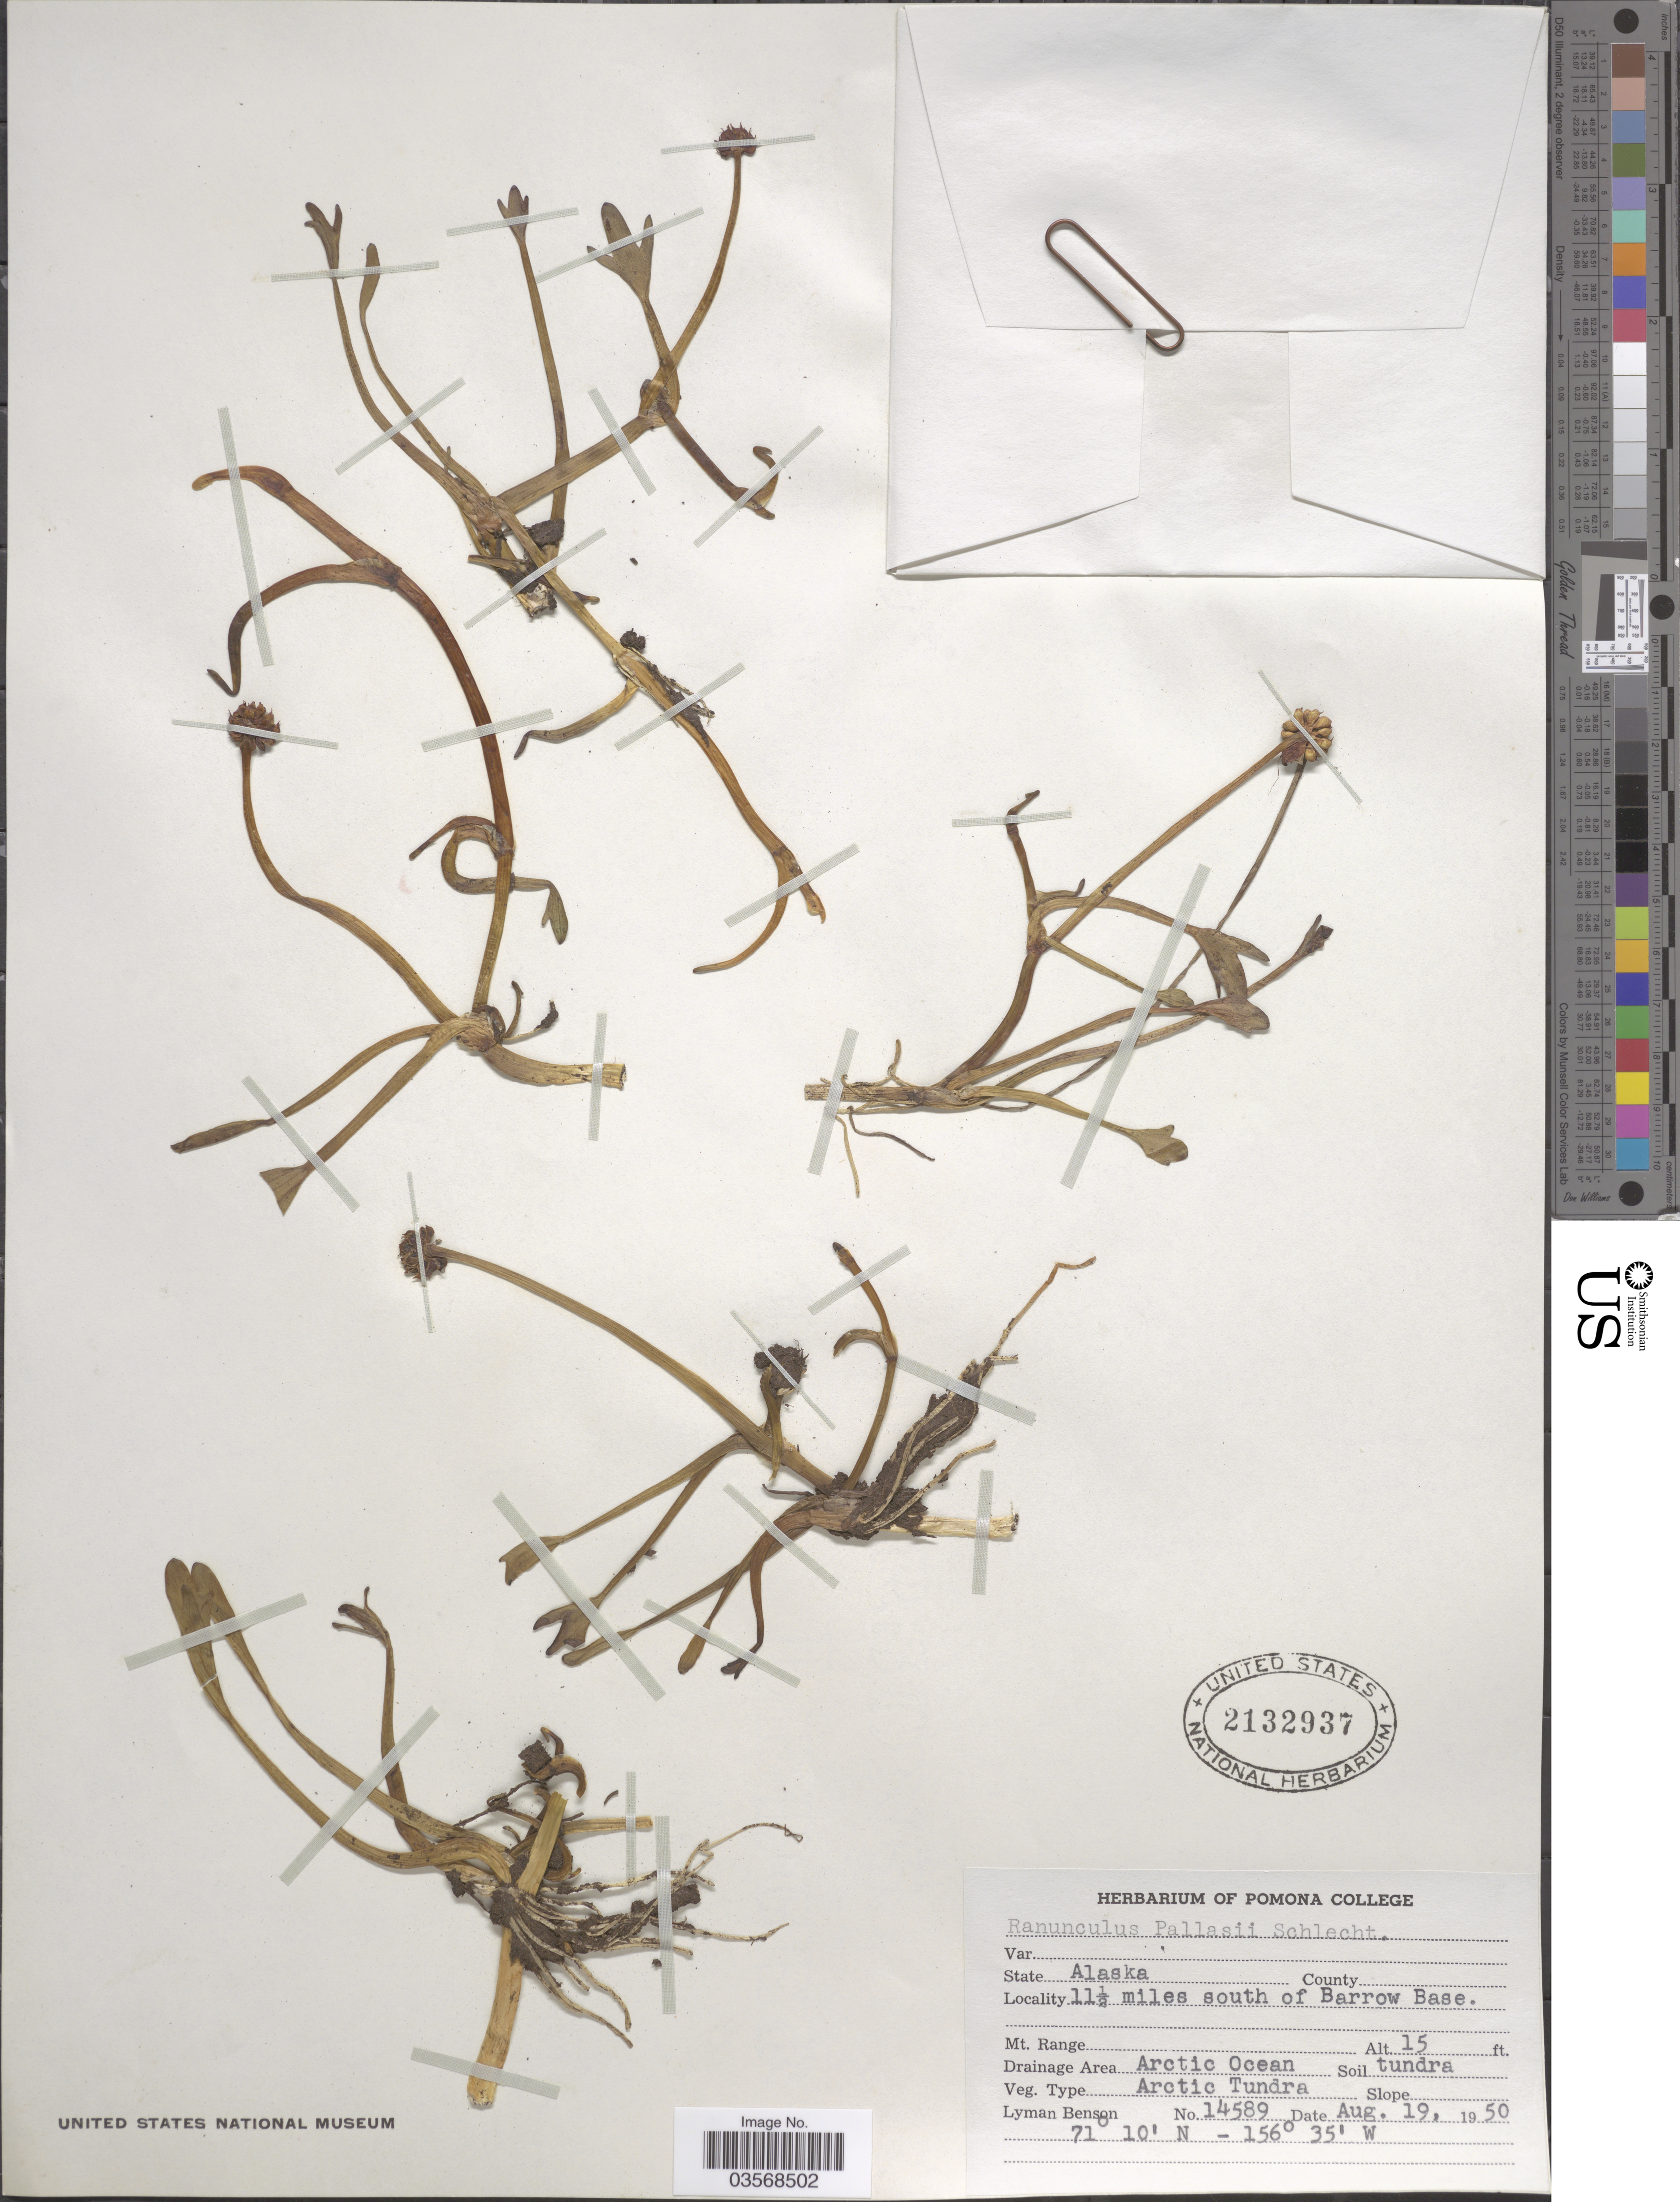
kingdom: Plantae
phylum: Tracheophyta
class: Magnoliopsida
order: Ranunculales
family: Ranunculaceae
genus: Ranunculus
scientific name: Ranunculus pallasii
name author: Schltdl.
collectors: L. D. Benson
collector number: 14589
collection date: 1950-08-19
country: United States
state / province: Alaska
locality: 11½ miles south of Barrow Base. Drainage Area Arctic Ocean.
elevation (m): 5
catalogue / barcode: US 2132937